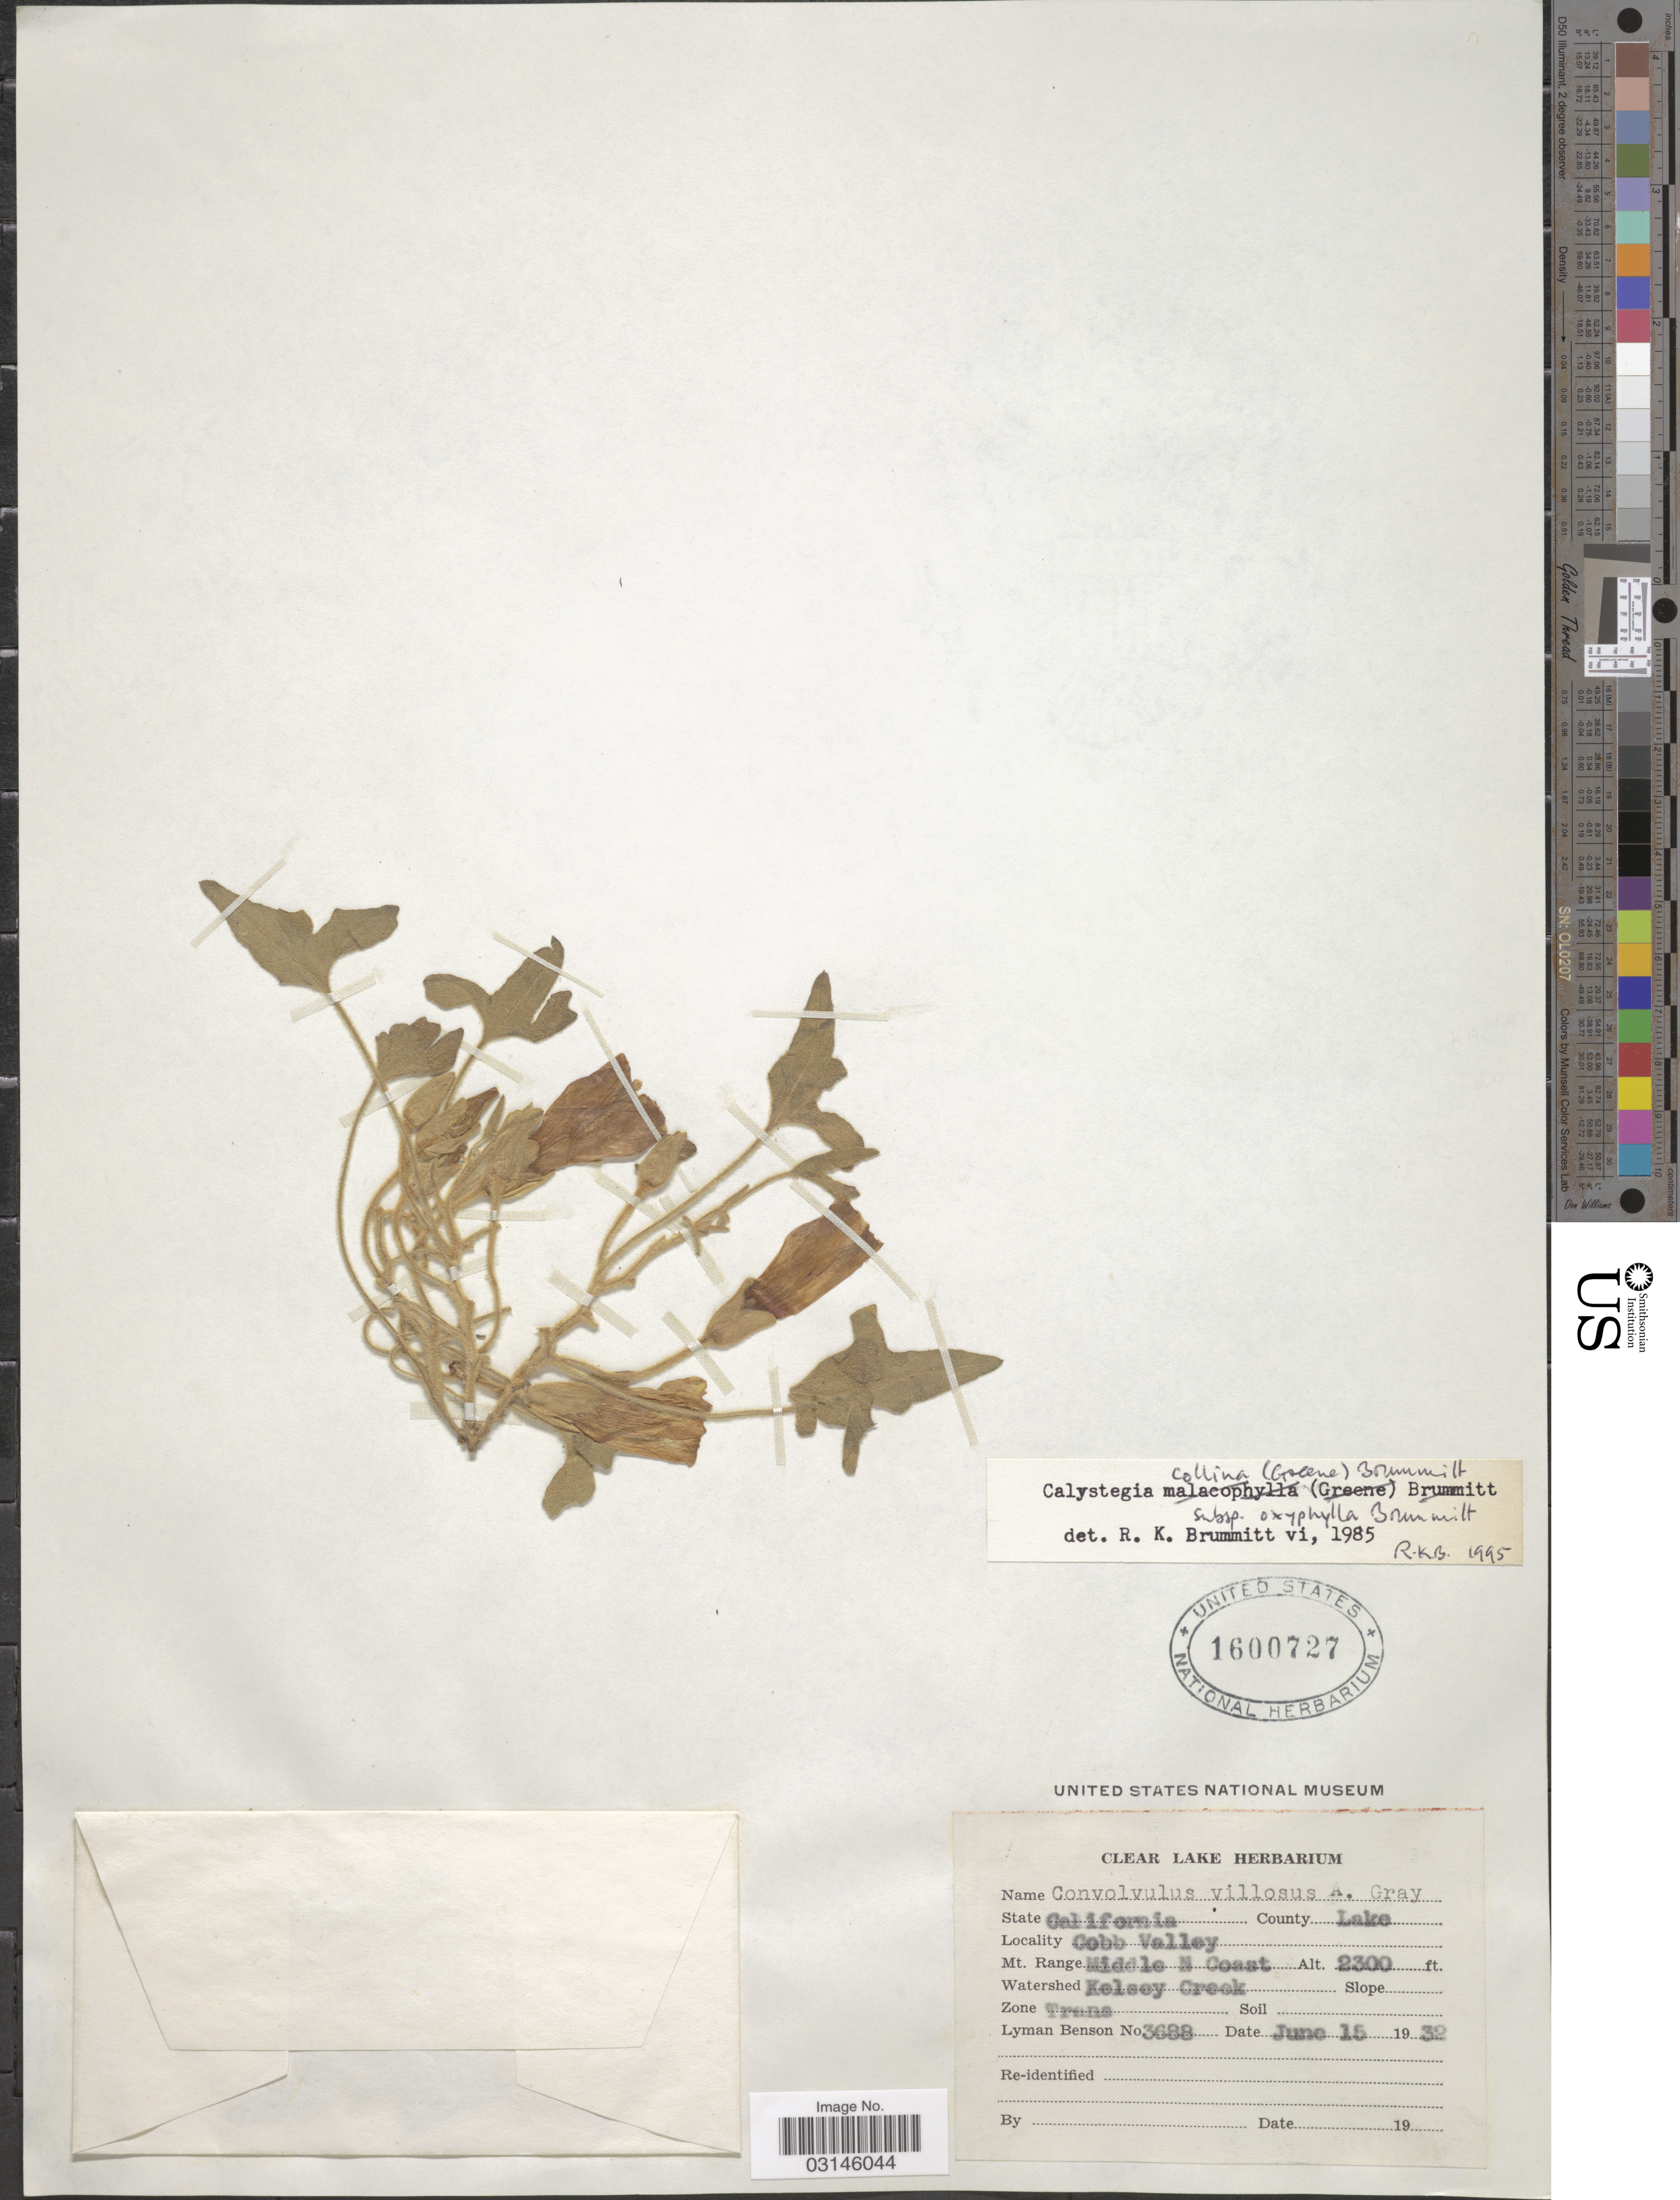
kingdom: Plantae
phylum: Tracheophyta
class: Magnoliopsida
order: Solanales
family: Convolvulaceae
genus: Calystegia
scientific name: Calystegia collina subsp. oxyphylla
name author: Brummitt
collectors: L. D. Benson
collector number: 3688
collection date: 1932-06-15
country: United States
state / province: California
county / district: Lake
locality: County Lake. Gobb Valley. Mt. Range Middle N Coast. Watershed Kelsey Creek. Zone Trana.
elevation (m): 701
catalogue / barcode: US 1600727